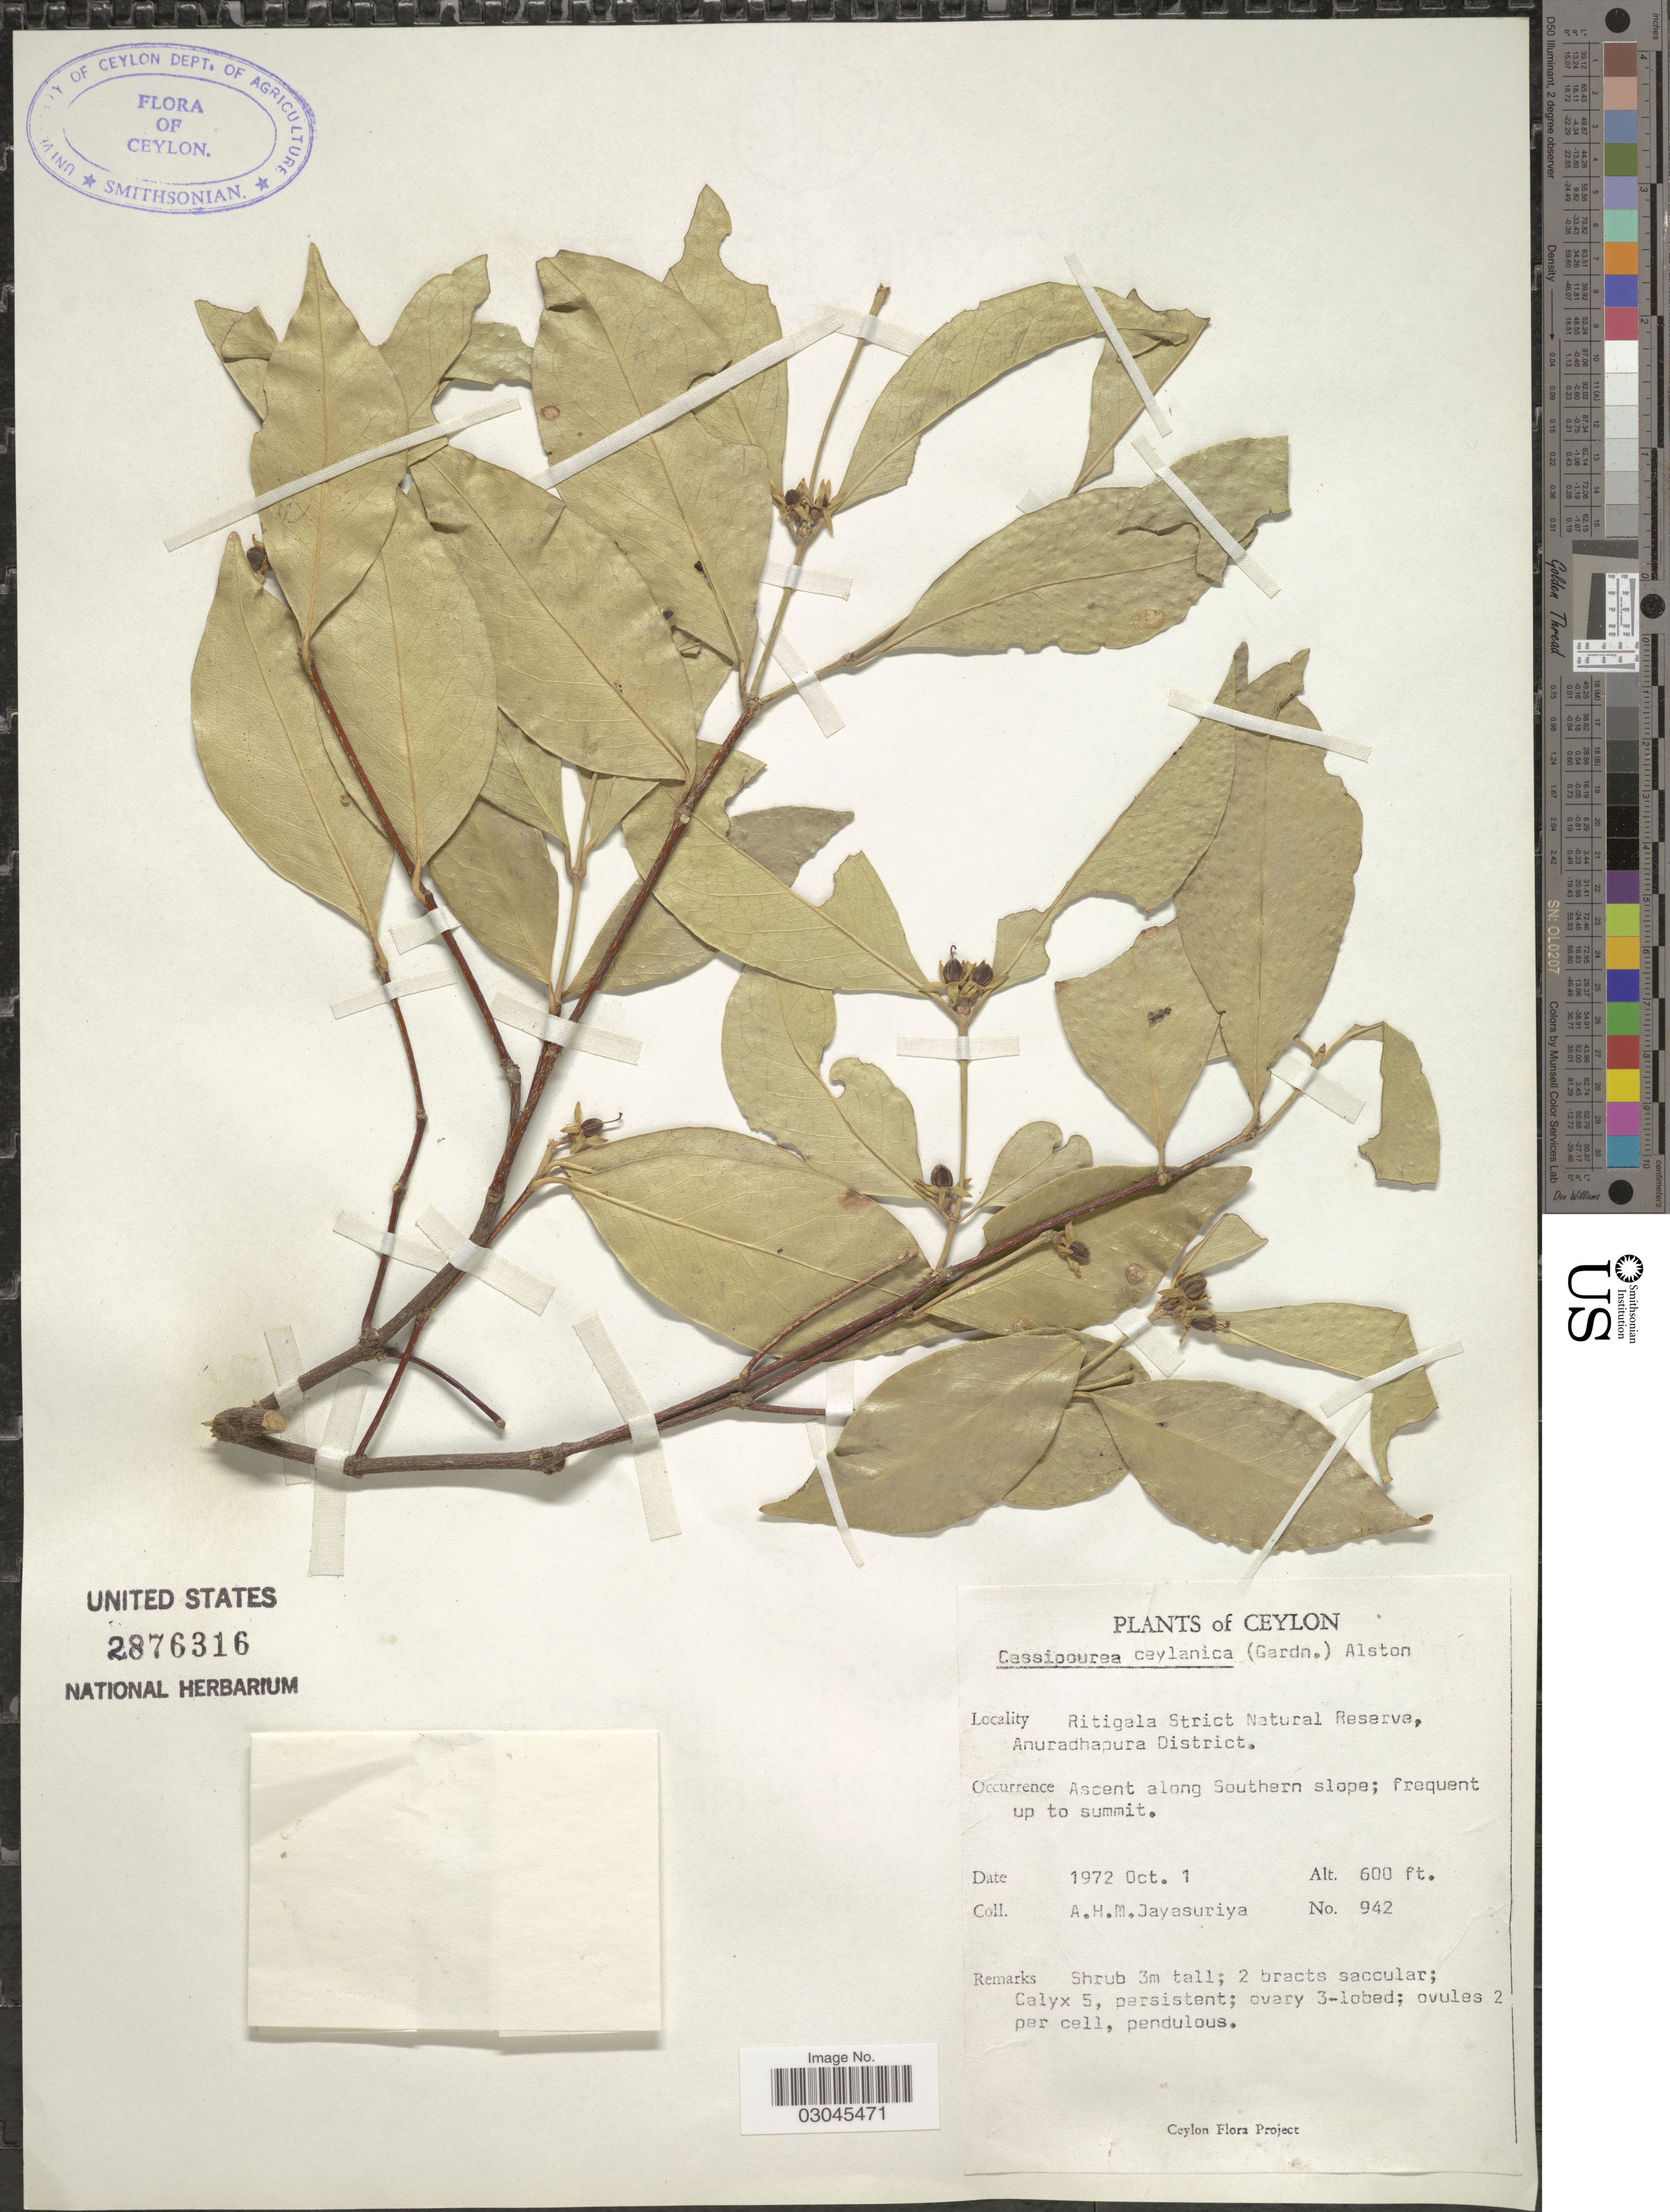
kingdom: Plantae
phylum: Tracheophyta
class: Magnoliopsida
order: Malpighiales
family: Rhizophoraceae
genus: Cassipourea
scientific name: Cassipourea ceylanica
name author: (Gardner) Alston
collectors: A. H. Jayasuriya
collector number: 942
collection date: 1972-10-01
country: Sri Lanka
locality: Ceylon. Ritigala Strict Natural Reserve, Anuradhapura District. Ascent along Southern slope.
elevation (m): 183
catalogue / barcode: US 2876316